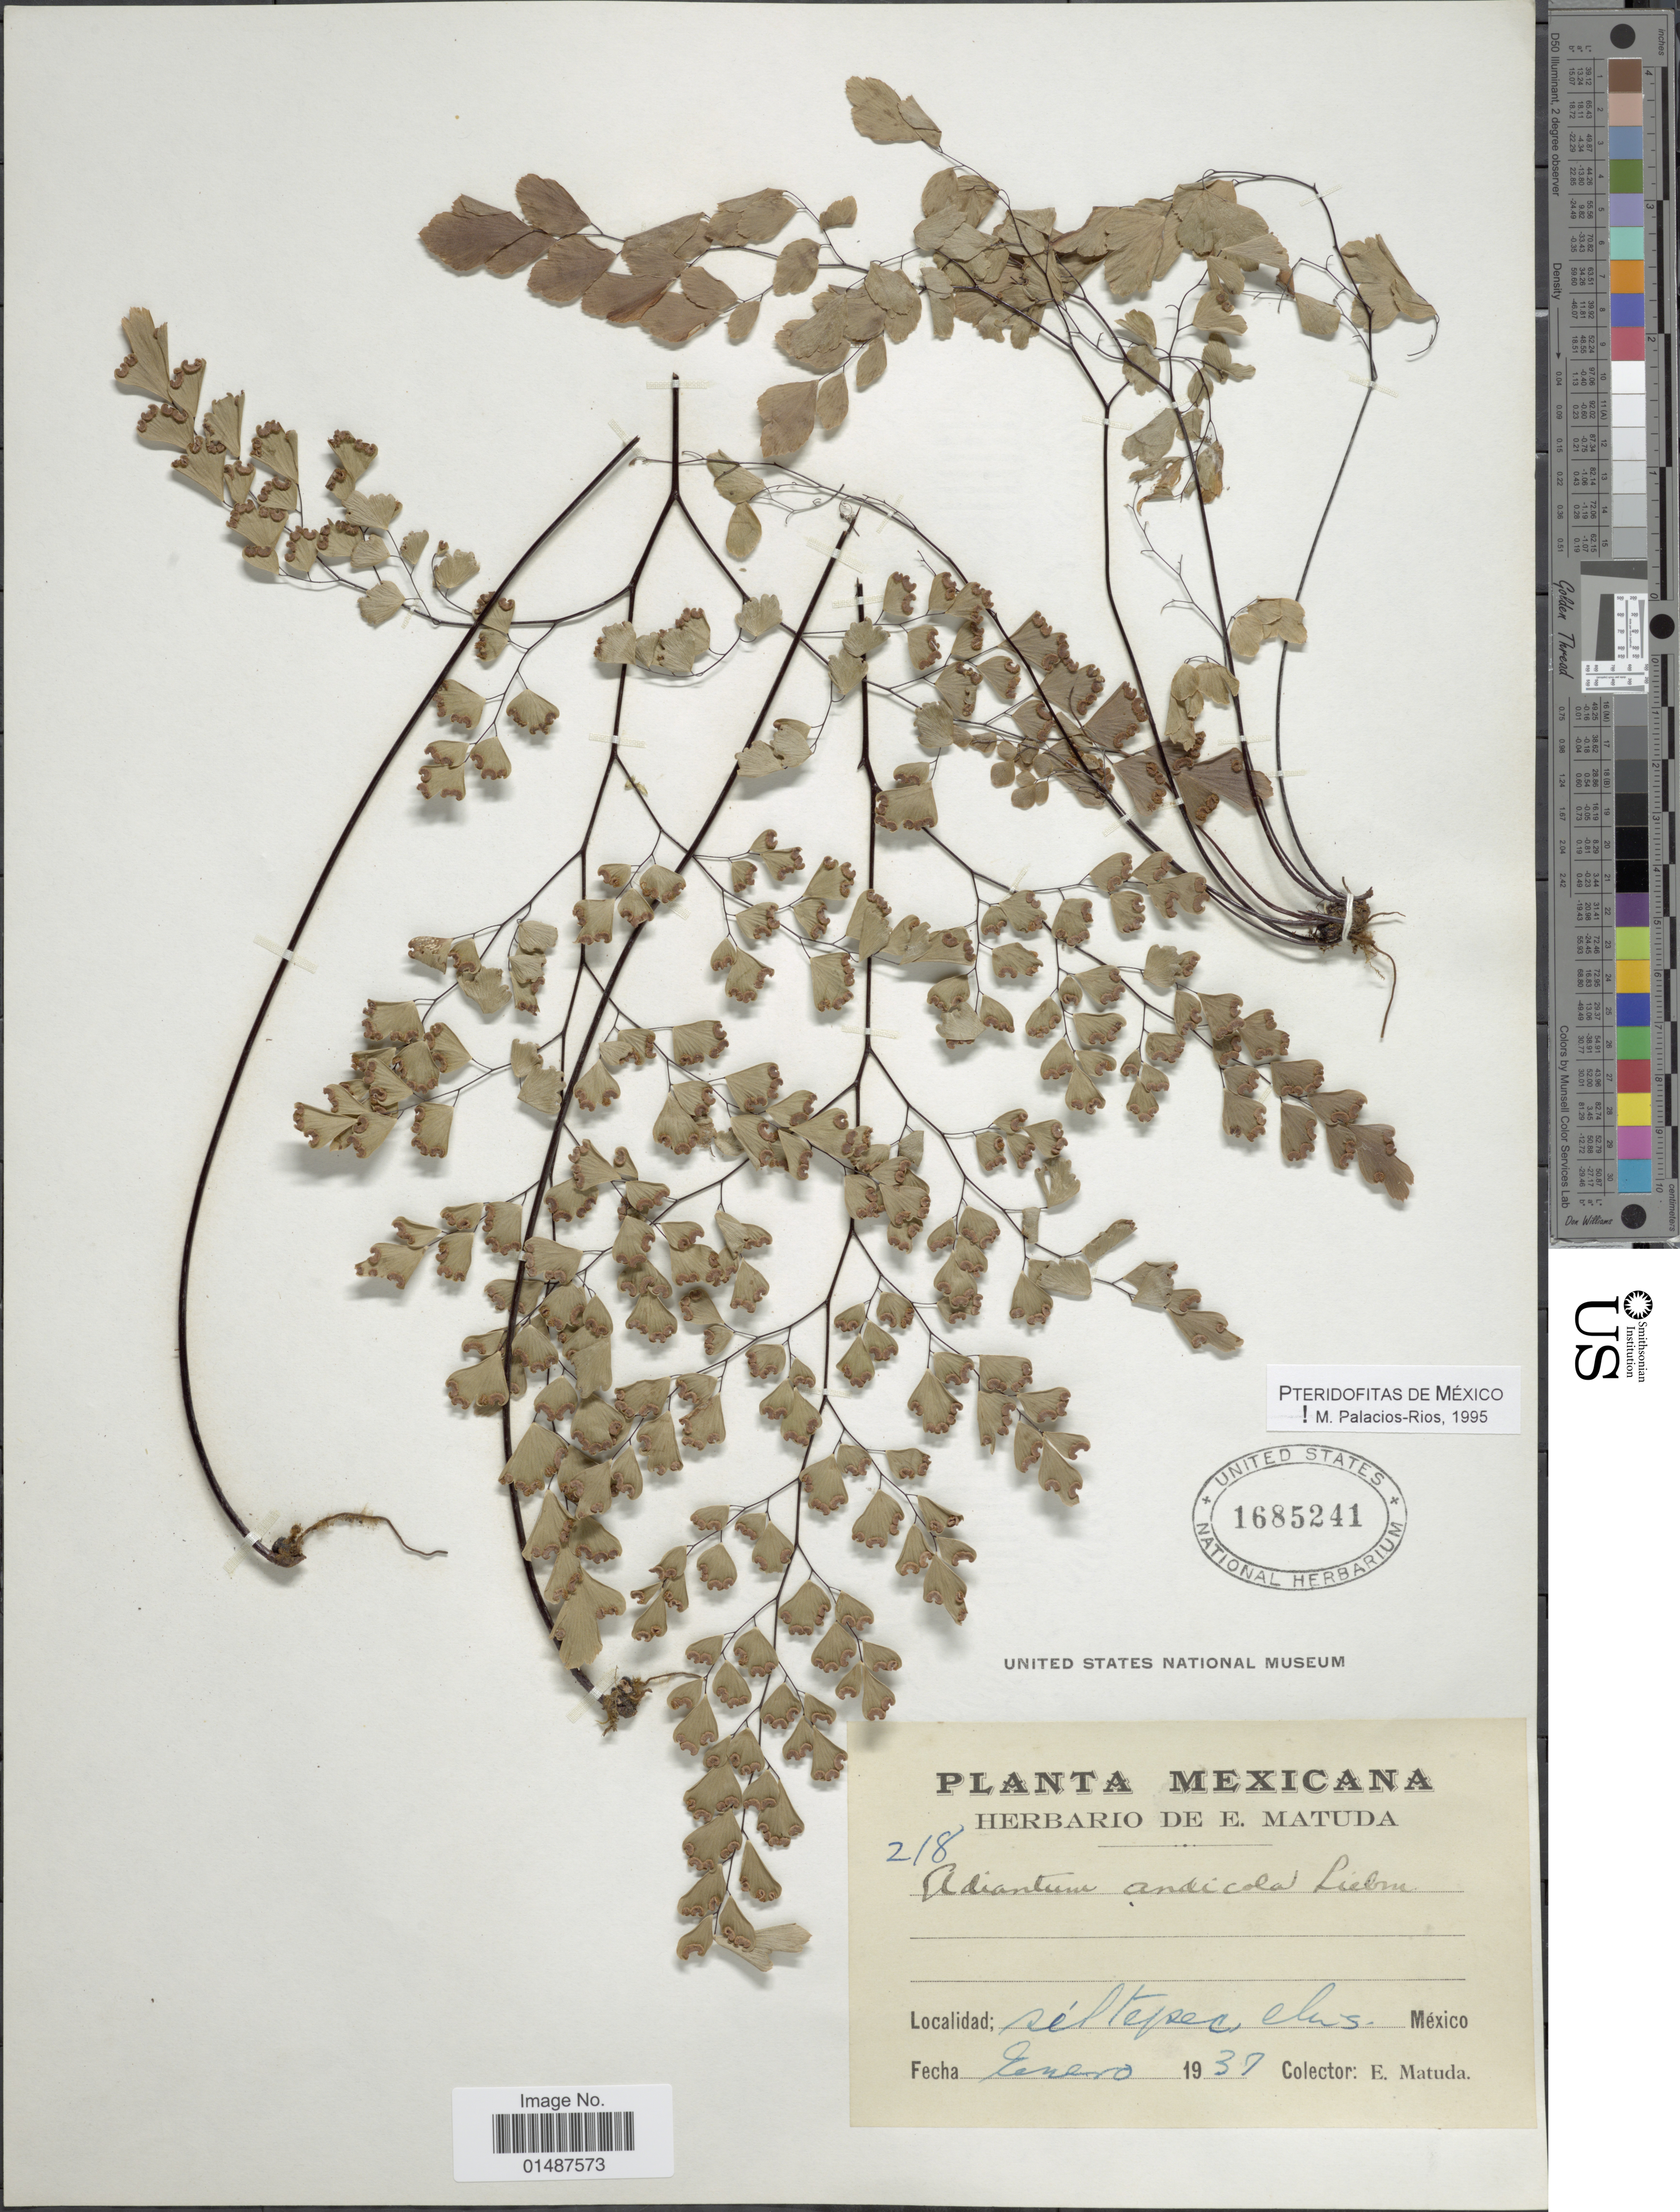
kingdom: Plantae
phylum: Tracheophyta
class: Polypodiopsida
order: Polypodiales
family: Pteridaceae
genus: Adiantum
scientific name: Adiantum andicola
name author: Liebm.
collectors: E. Matuda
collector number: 218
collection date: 1937-01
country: Mexico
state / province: México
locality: Seltepec Elias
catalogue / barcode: US 1685241